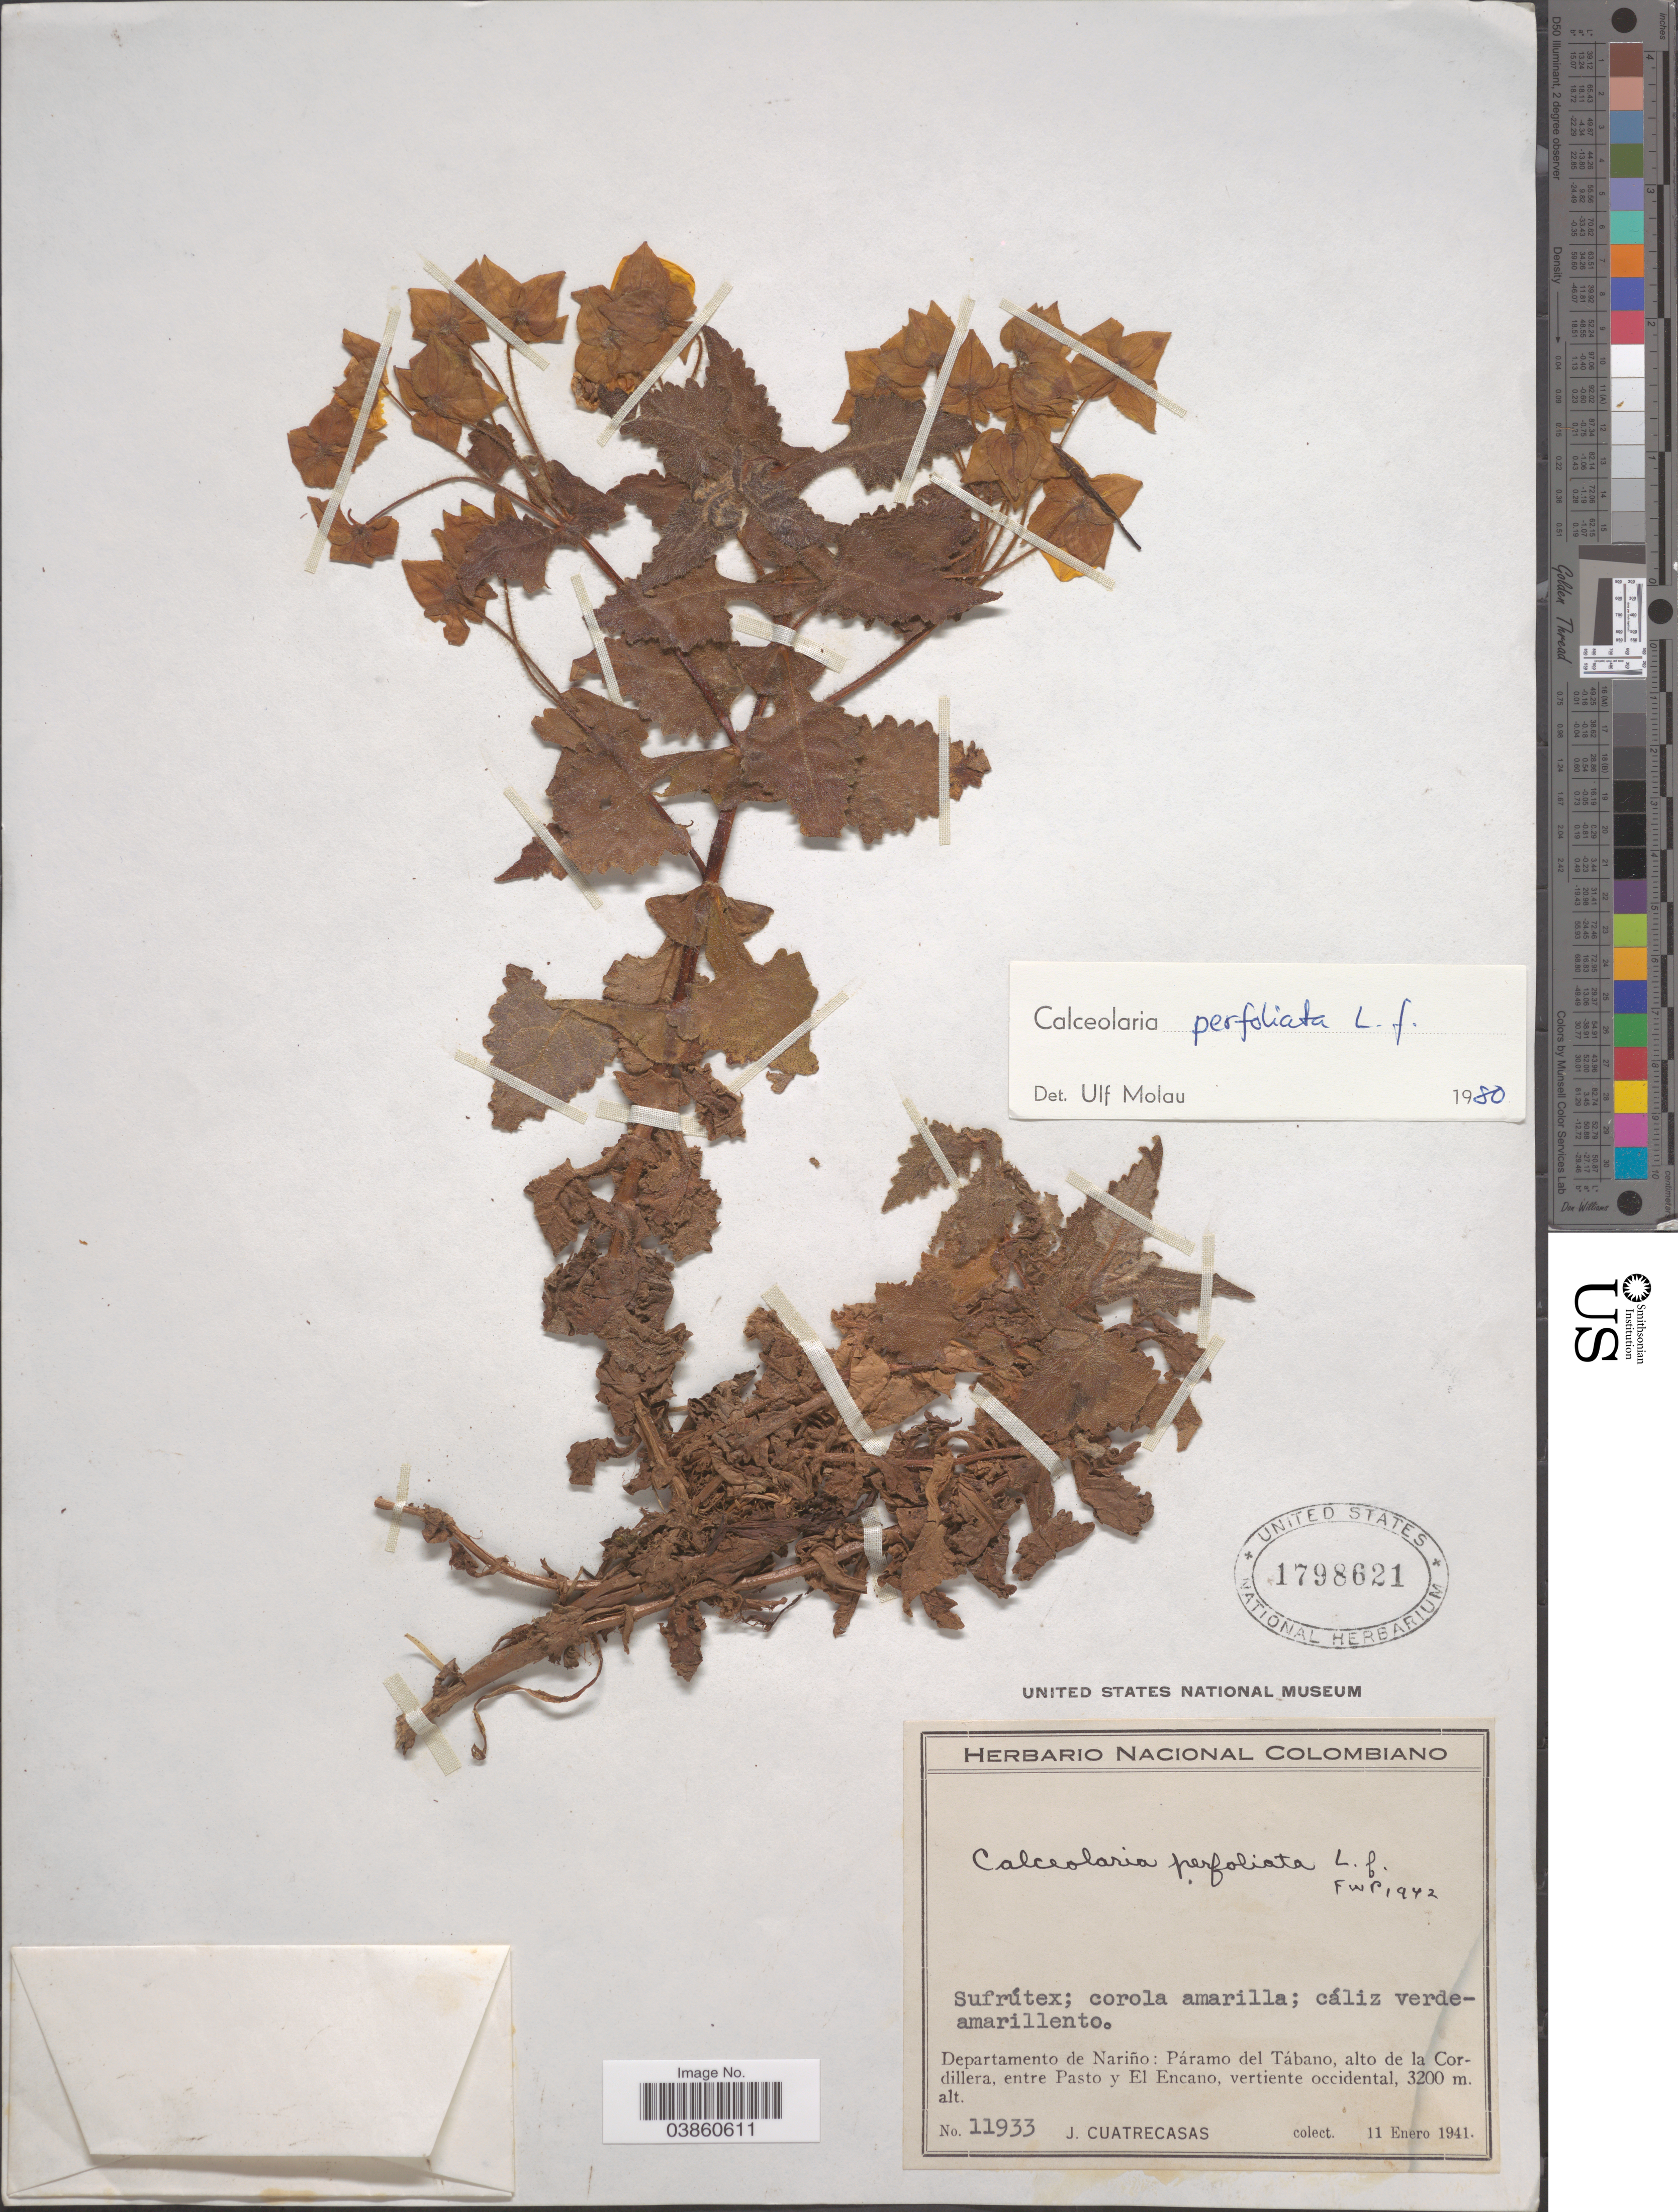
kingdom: Plantae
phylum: Tracheophyta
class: Magnoliopsida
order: Lamiales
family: Calceolariaceae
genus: Calceolaria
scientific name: Calceolaria perfoliata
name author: L. f.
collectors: J. Cuatrecasas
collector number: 11933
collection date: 1941-01-11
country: Colombia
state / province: Nariño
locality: Departamento de Nariño: Páramo del Tábano, alto de la Cordillera, entre Pasto y El Encano, vertiente occidental.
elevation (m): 3200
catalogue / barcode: US 1798621